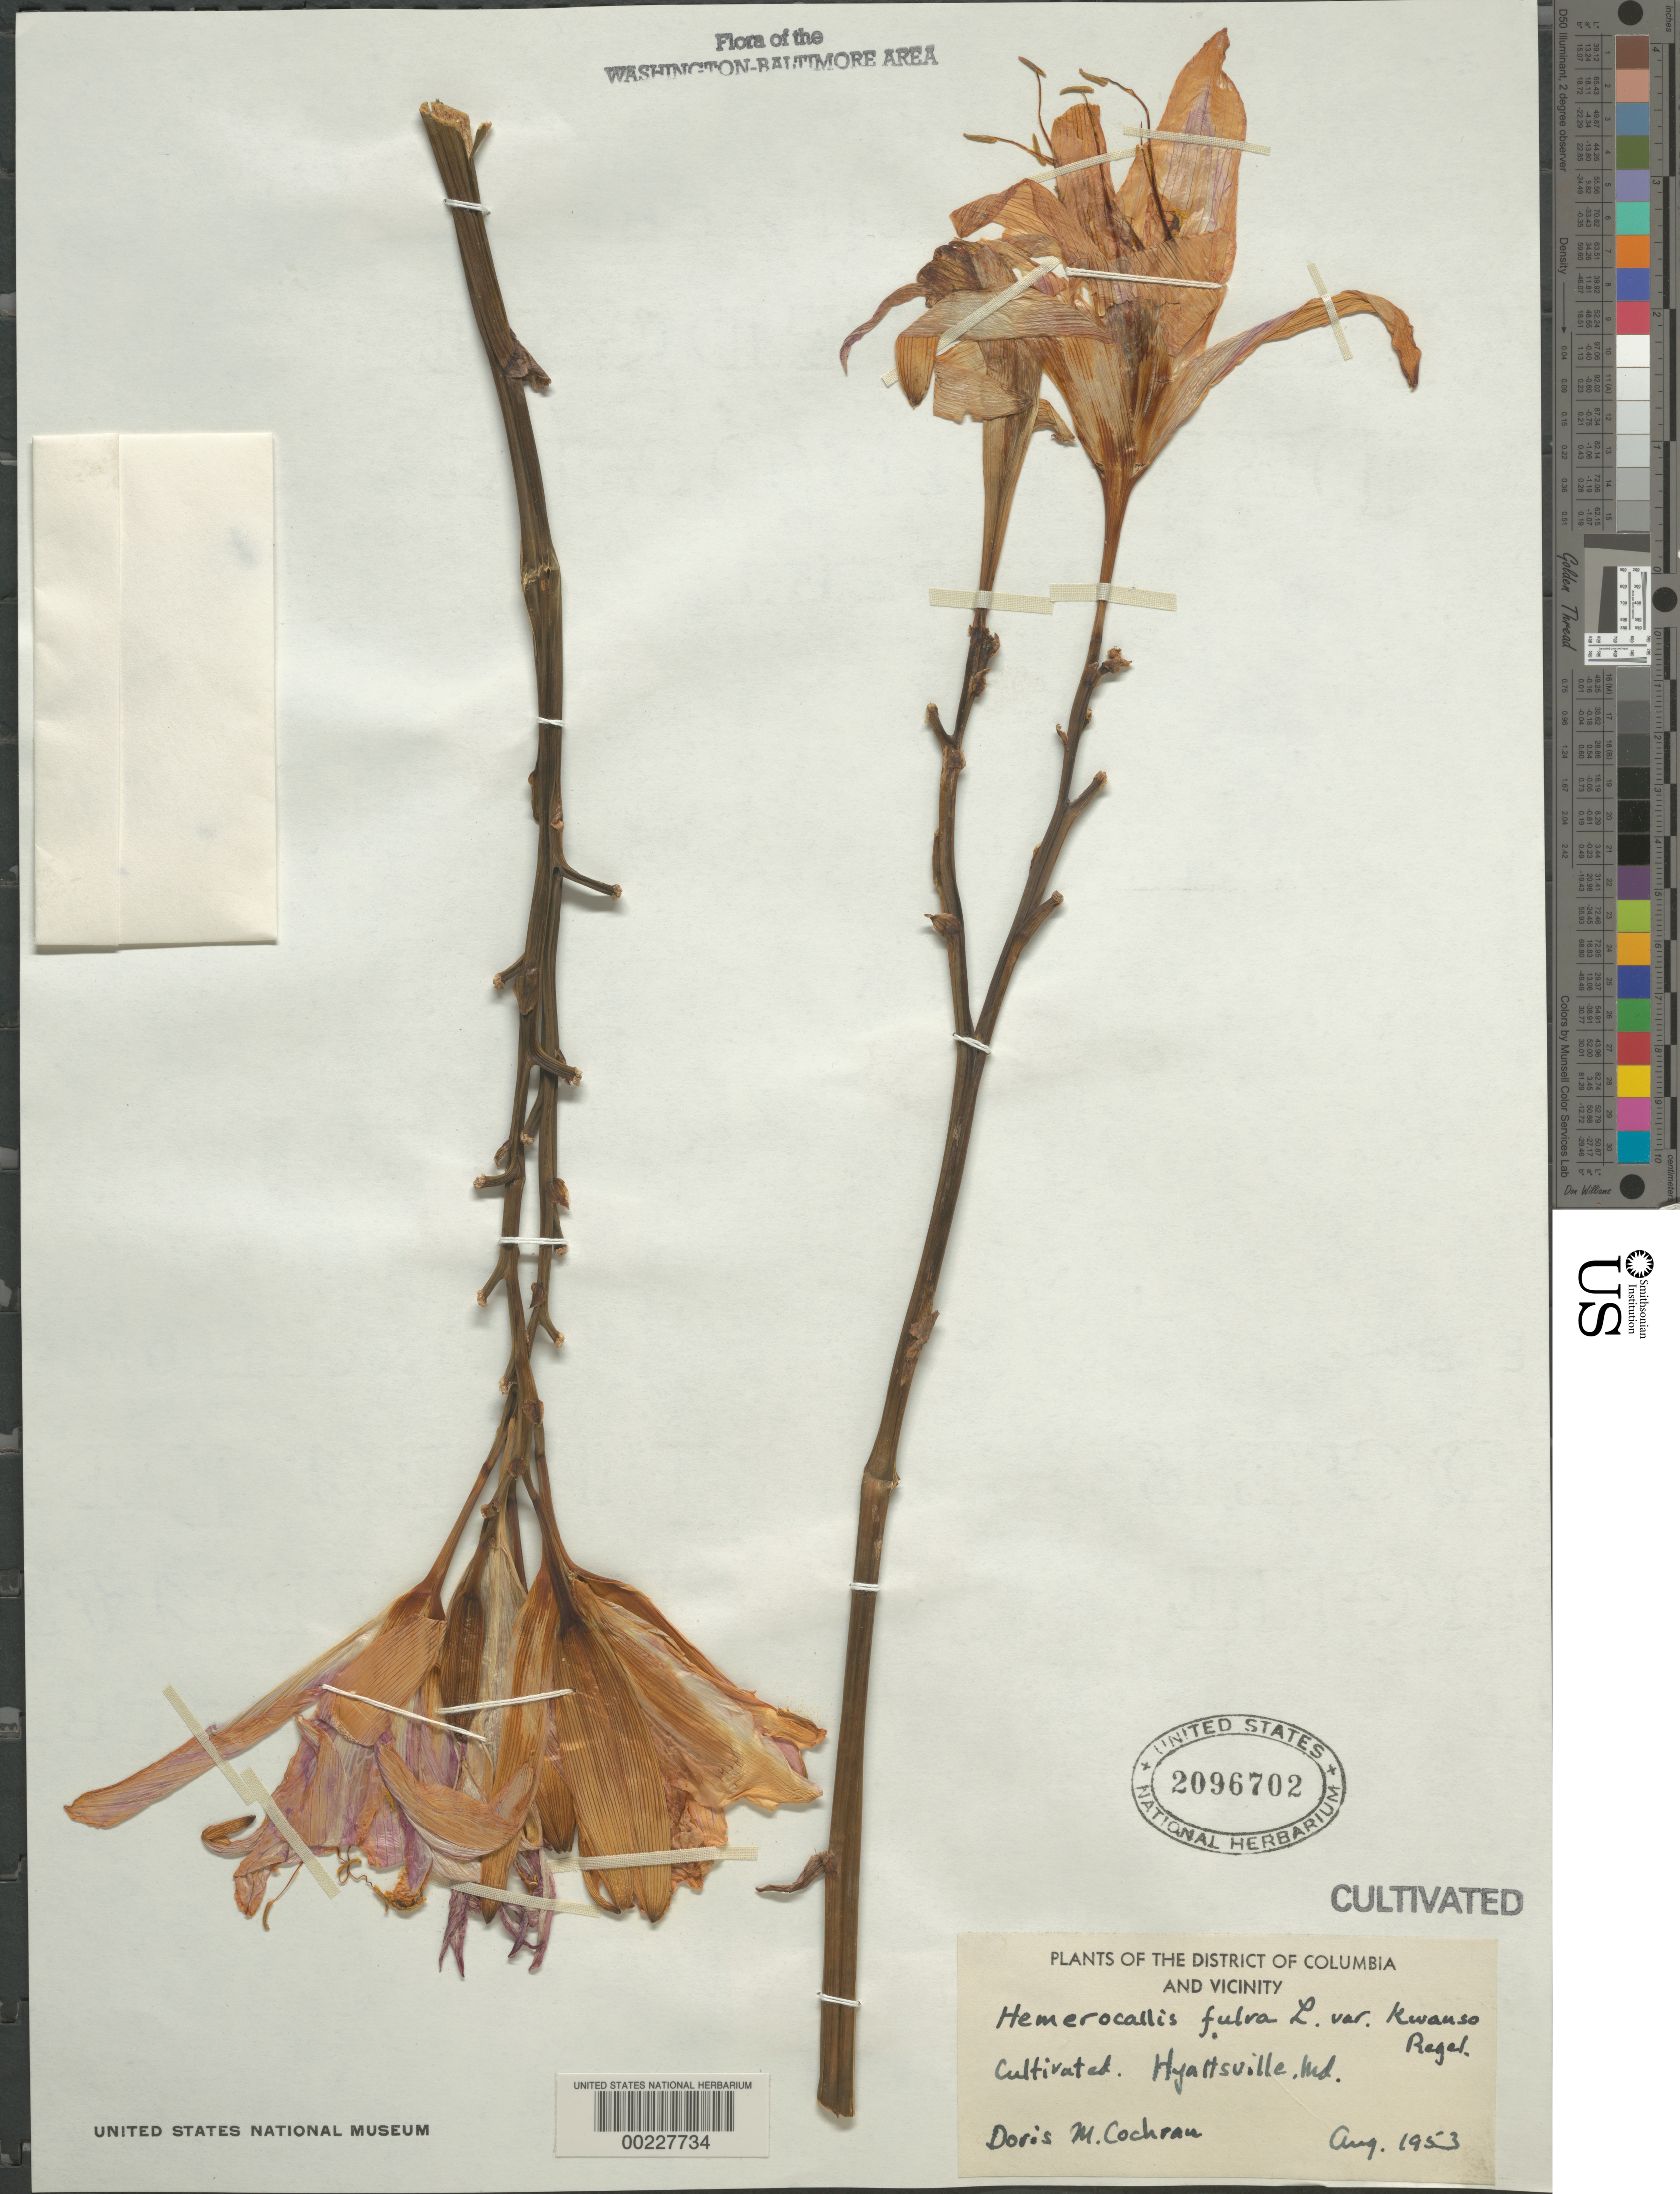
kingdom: Plantae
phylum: Tracheophyta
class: Liliopsida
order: Asparagales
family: Asphodelaceae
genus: Hemerocallis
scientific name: Hemerocallis fulva var. kwanso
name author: Regel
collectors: D. M. Cochran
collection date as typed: Aug 1953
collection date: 1953-08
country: United States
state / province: Maryland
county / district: Prince George's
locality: Hyattsville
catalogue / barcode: US 2096702